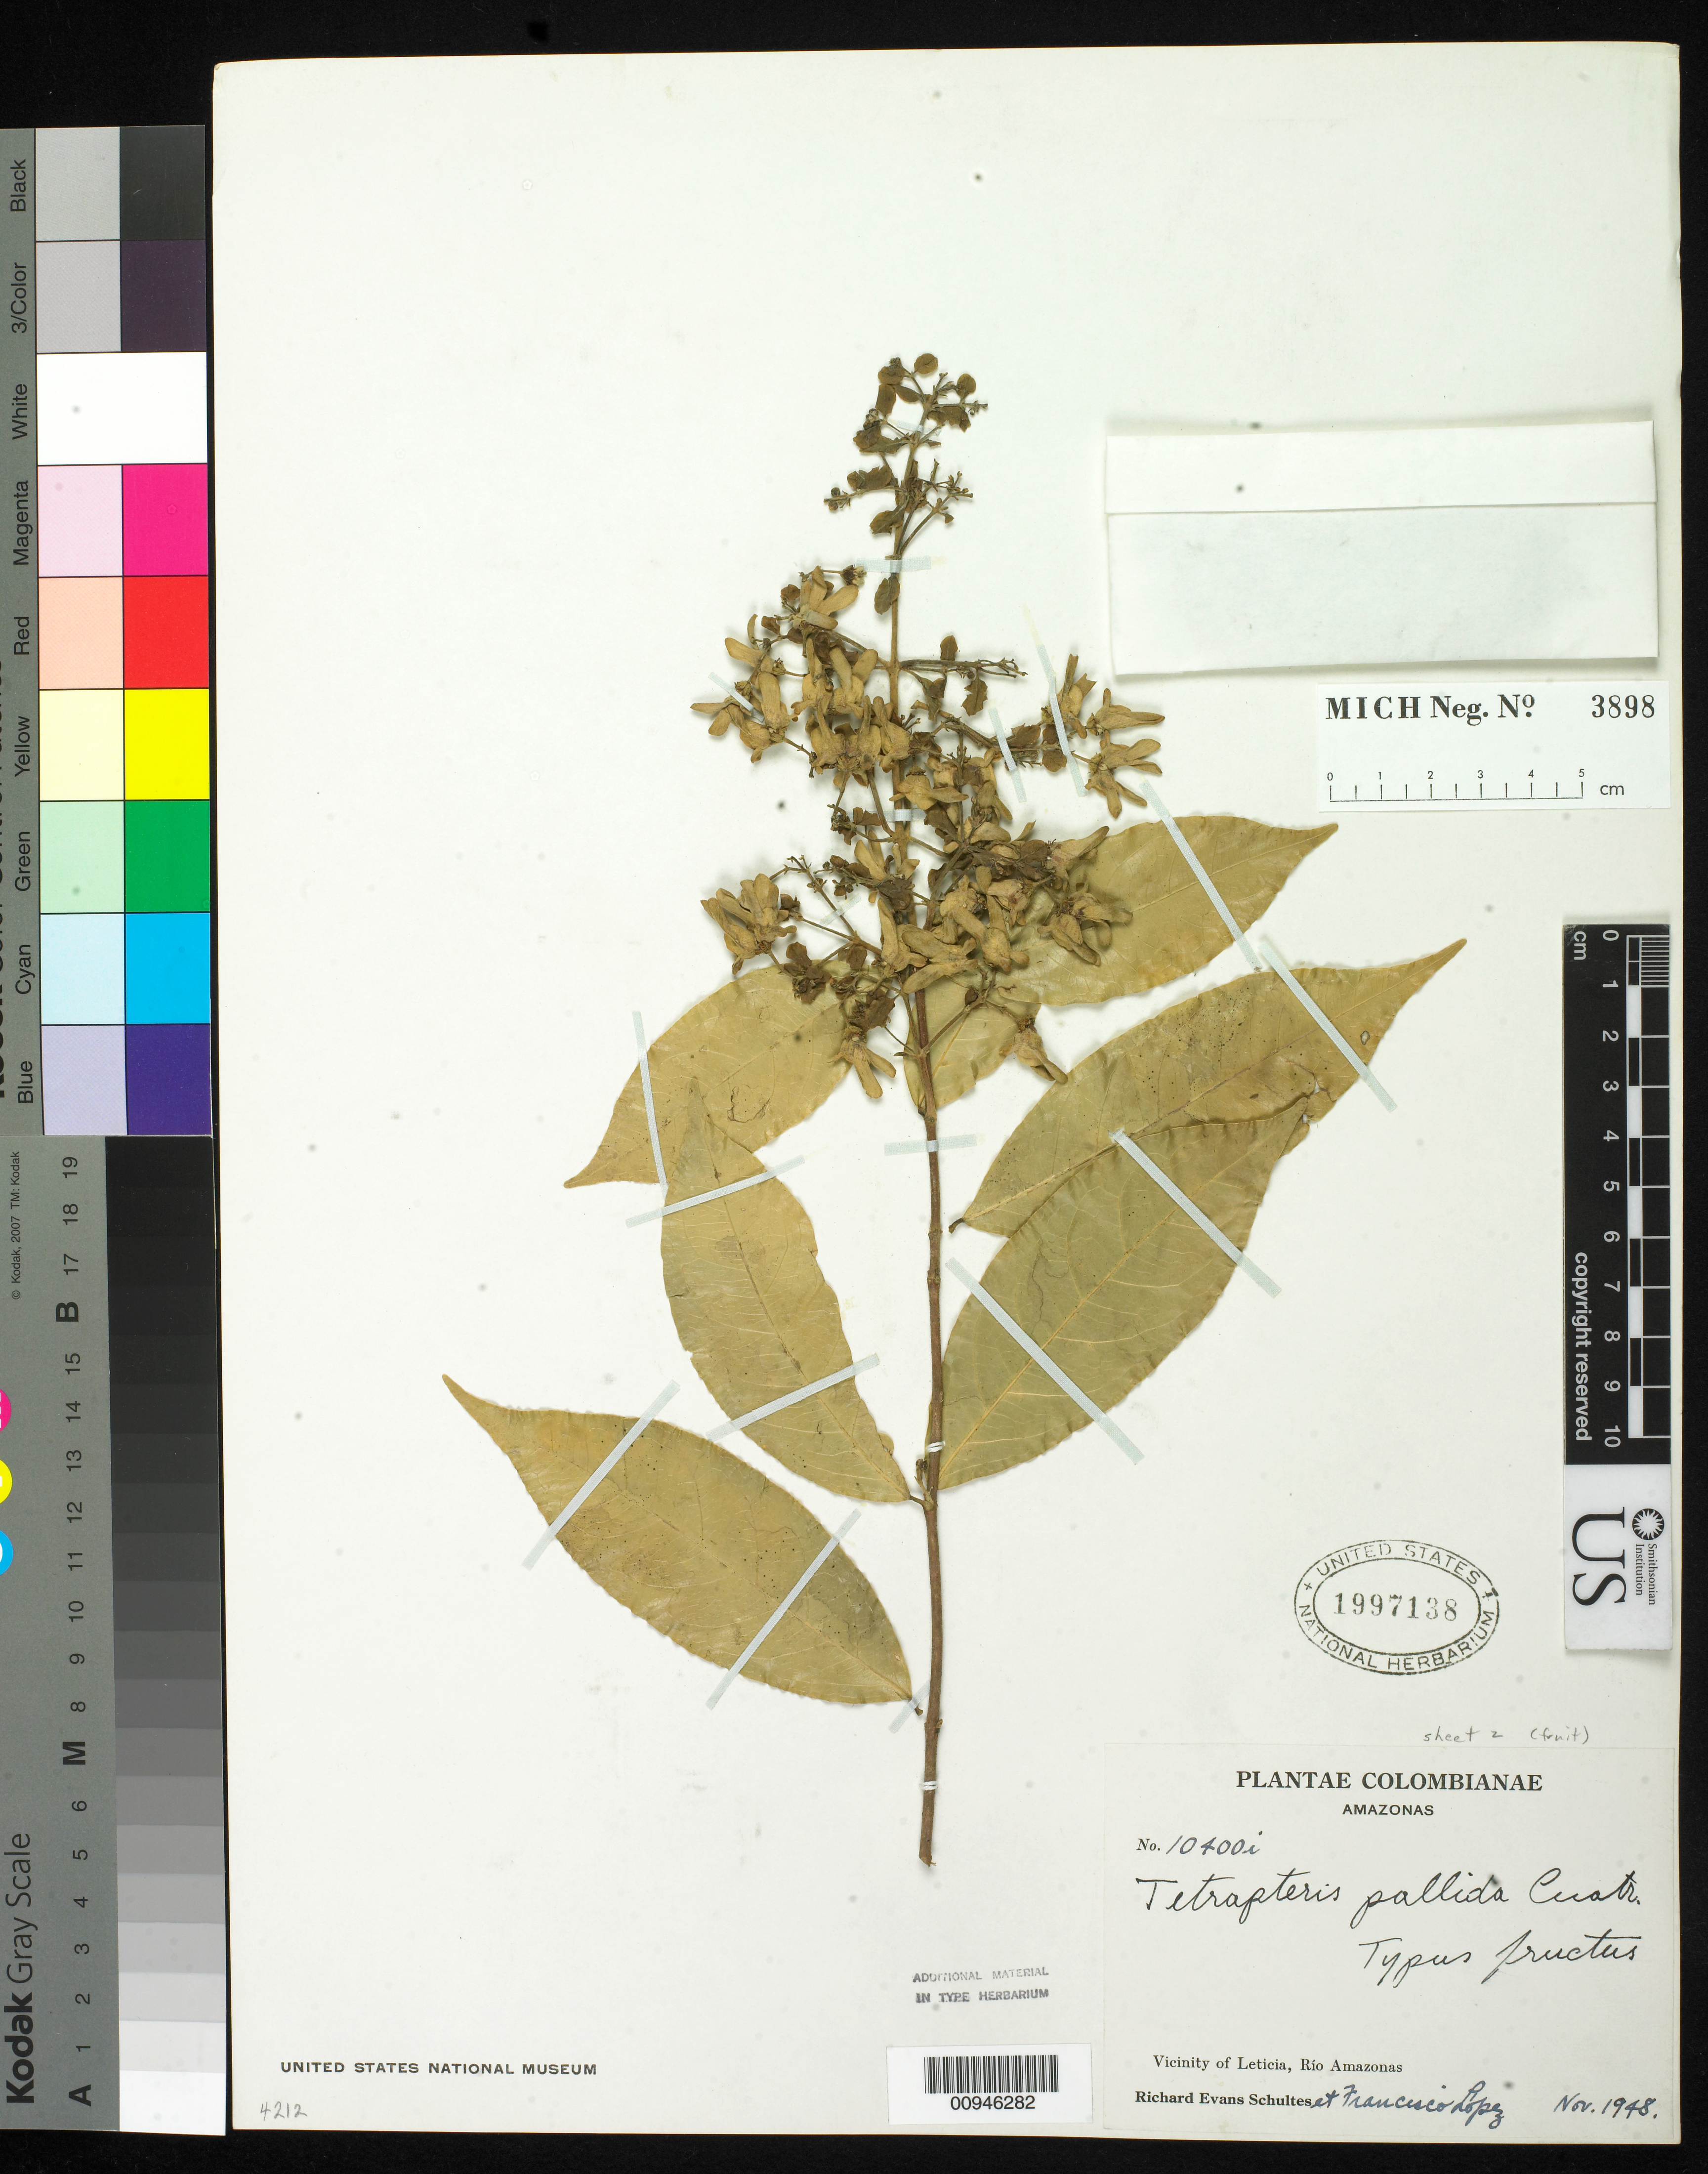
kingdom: Plantae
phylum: Tracheophyta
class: Magnoliopsida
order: Malpighiales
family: Malpighiaceae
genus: Tetrapterys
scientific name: Tetrapterys nitida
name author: A. Juss.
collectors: R. E. Schultes & F. Lopéz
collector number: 10400i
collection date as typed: Nov 1948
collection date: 1948-11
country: Colombia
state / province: Amazônas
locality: Vicinity of Leticia, Rio Amazonas.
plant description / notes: Annotated as "Typus fructus".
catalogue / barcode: US 1997138